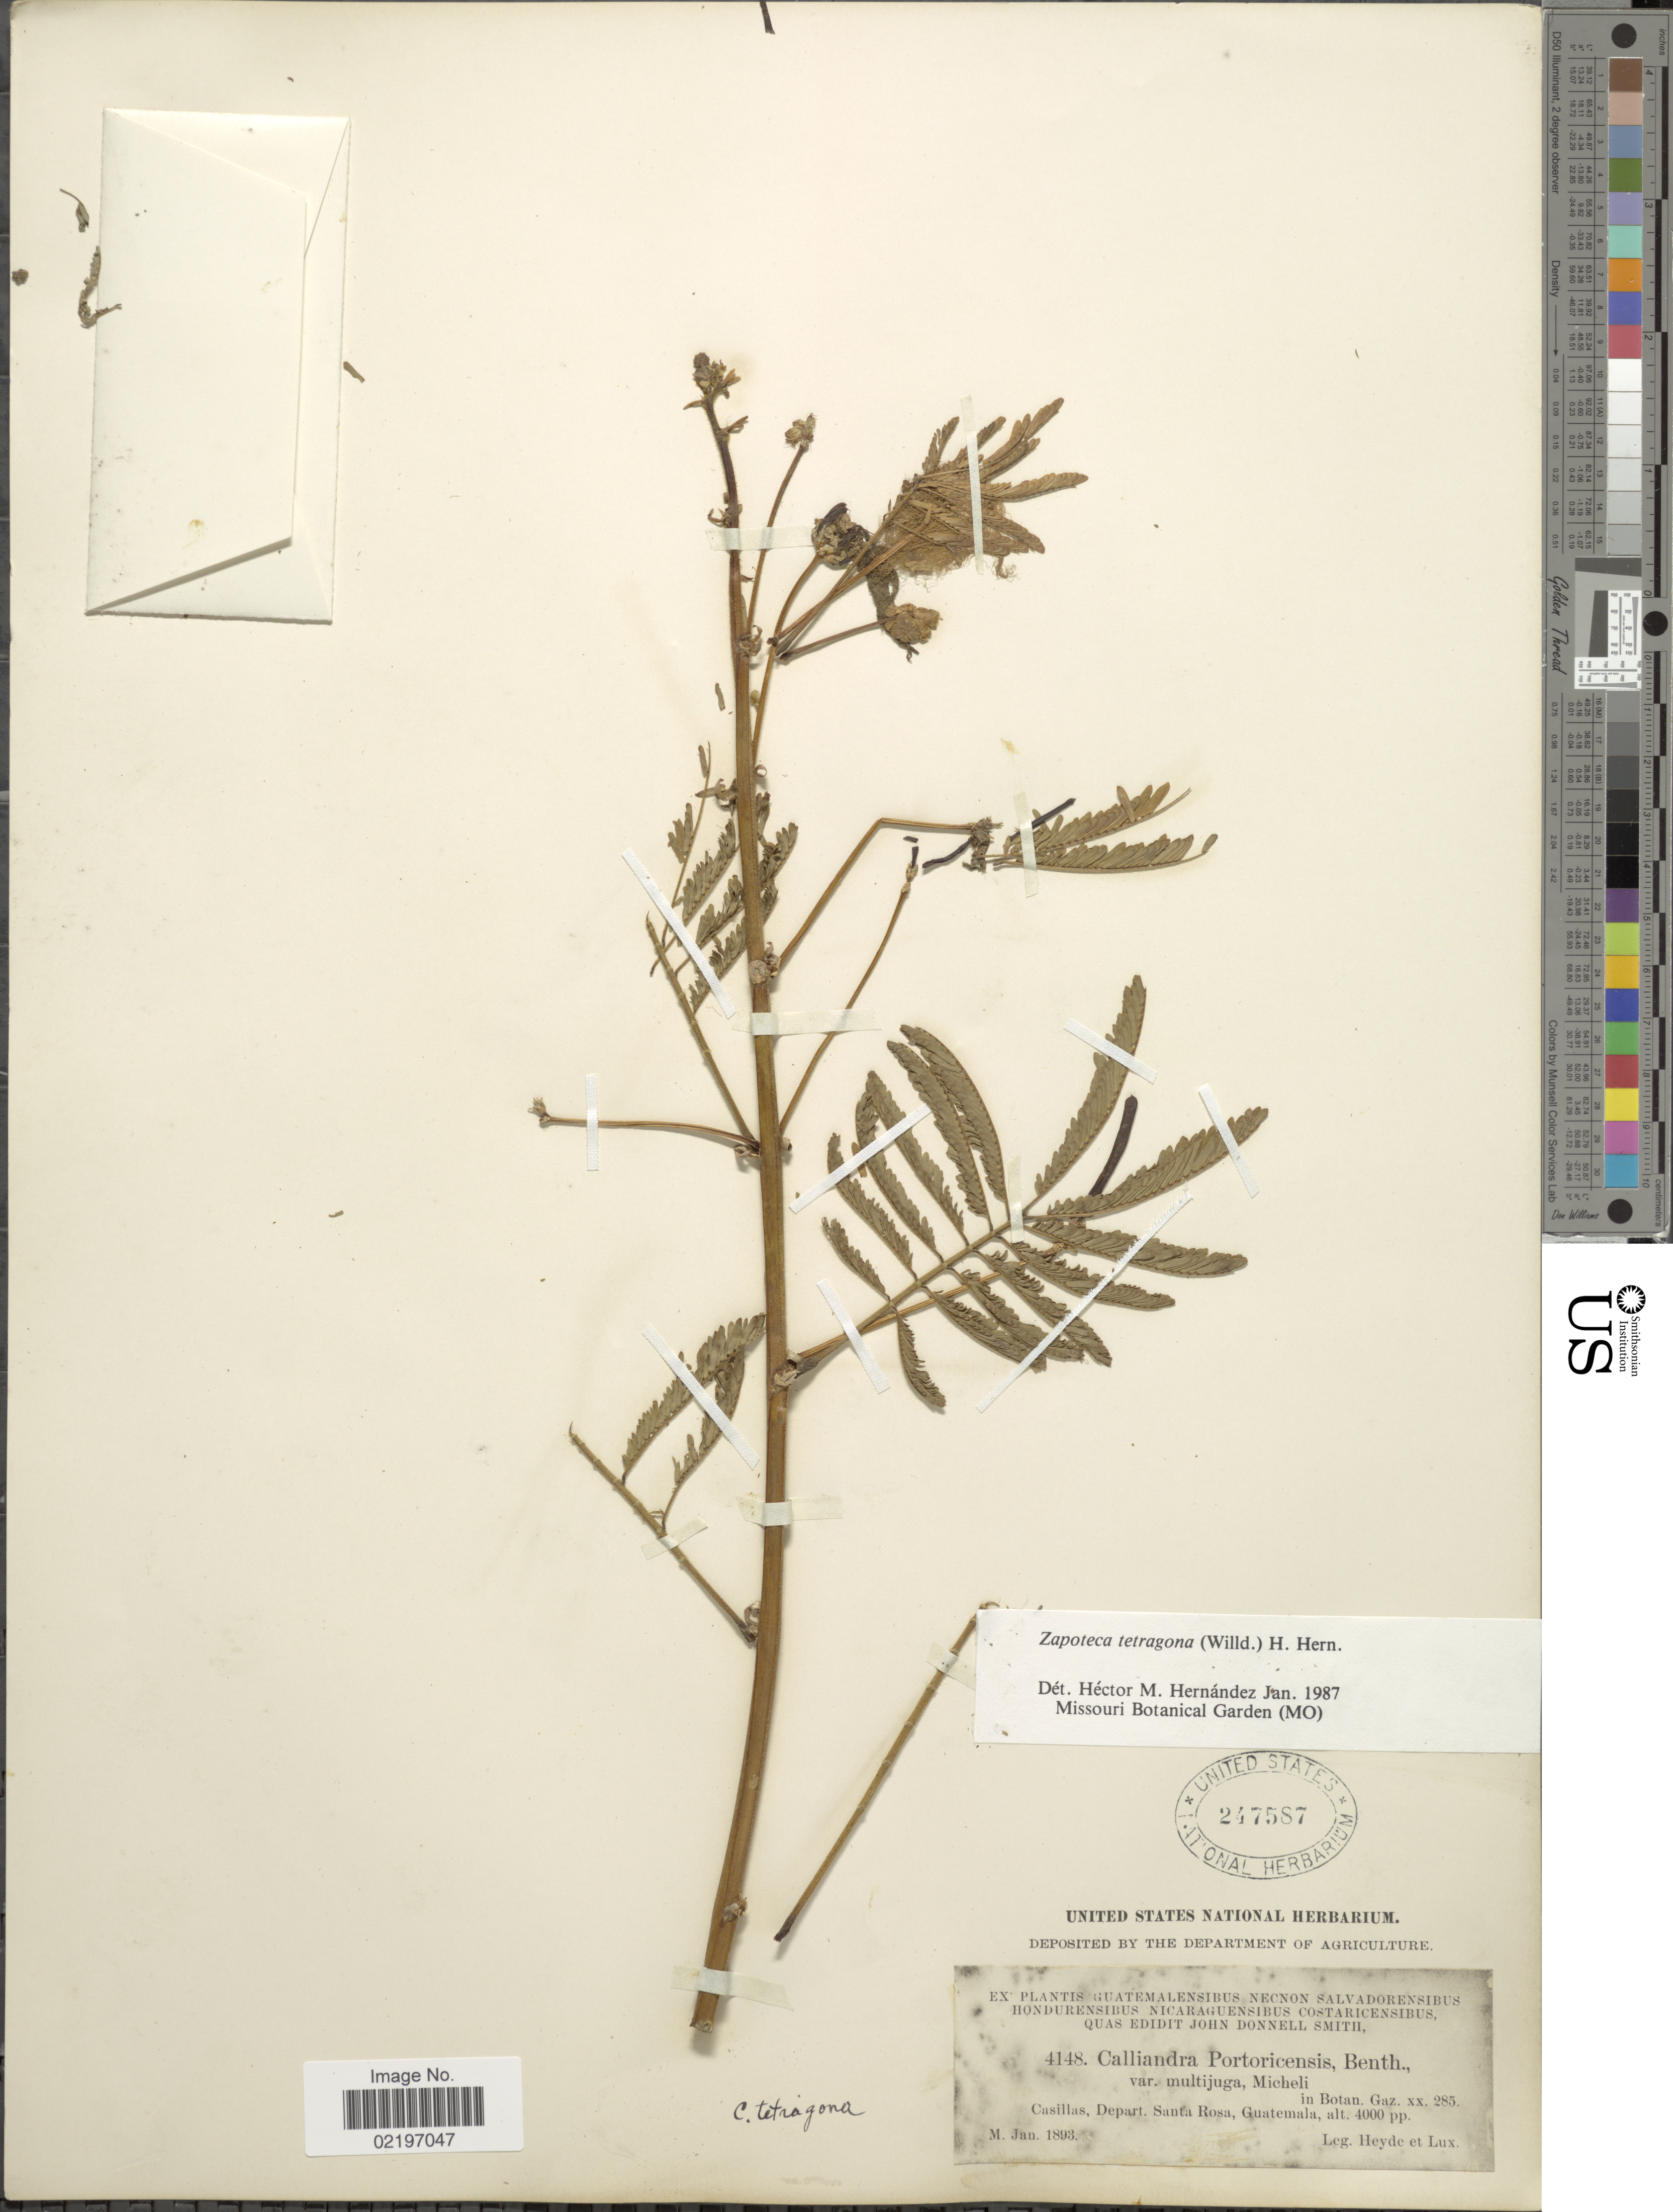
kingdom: Plantae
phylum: Tracheophyta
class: Magnoliopsida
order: Fabales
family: Fabaceae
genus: Zapoteca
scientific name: Zapoteca tetragona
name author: (Willd.) H.M. Hern.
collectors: Heyde & Lux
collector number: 4148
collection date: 1893-01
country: Guatemala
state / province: Santa Rosa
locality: Casillas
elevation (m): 1219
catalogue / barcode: US 247587